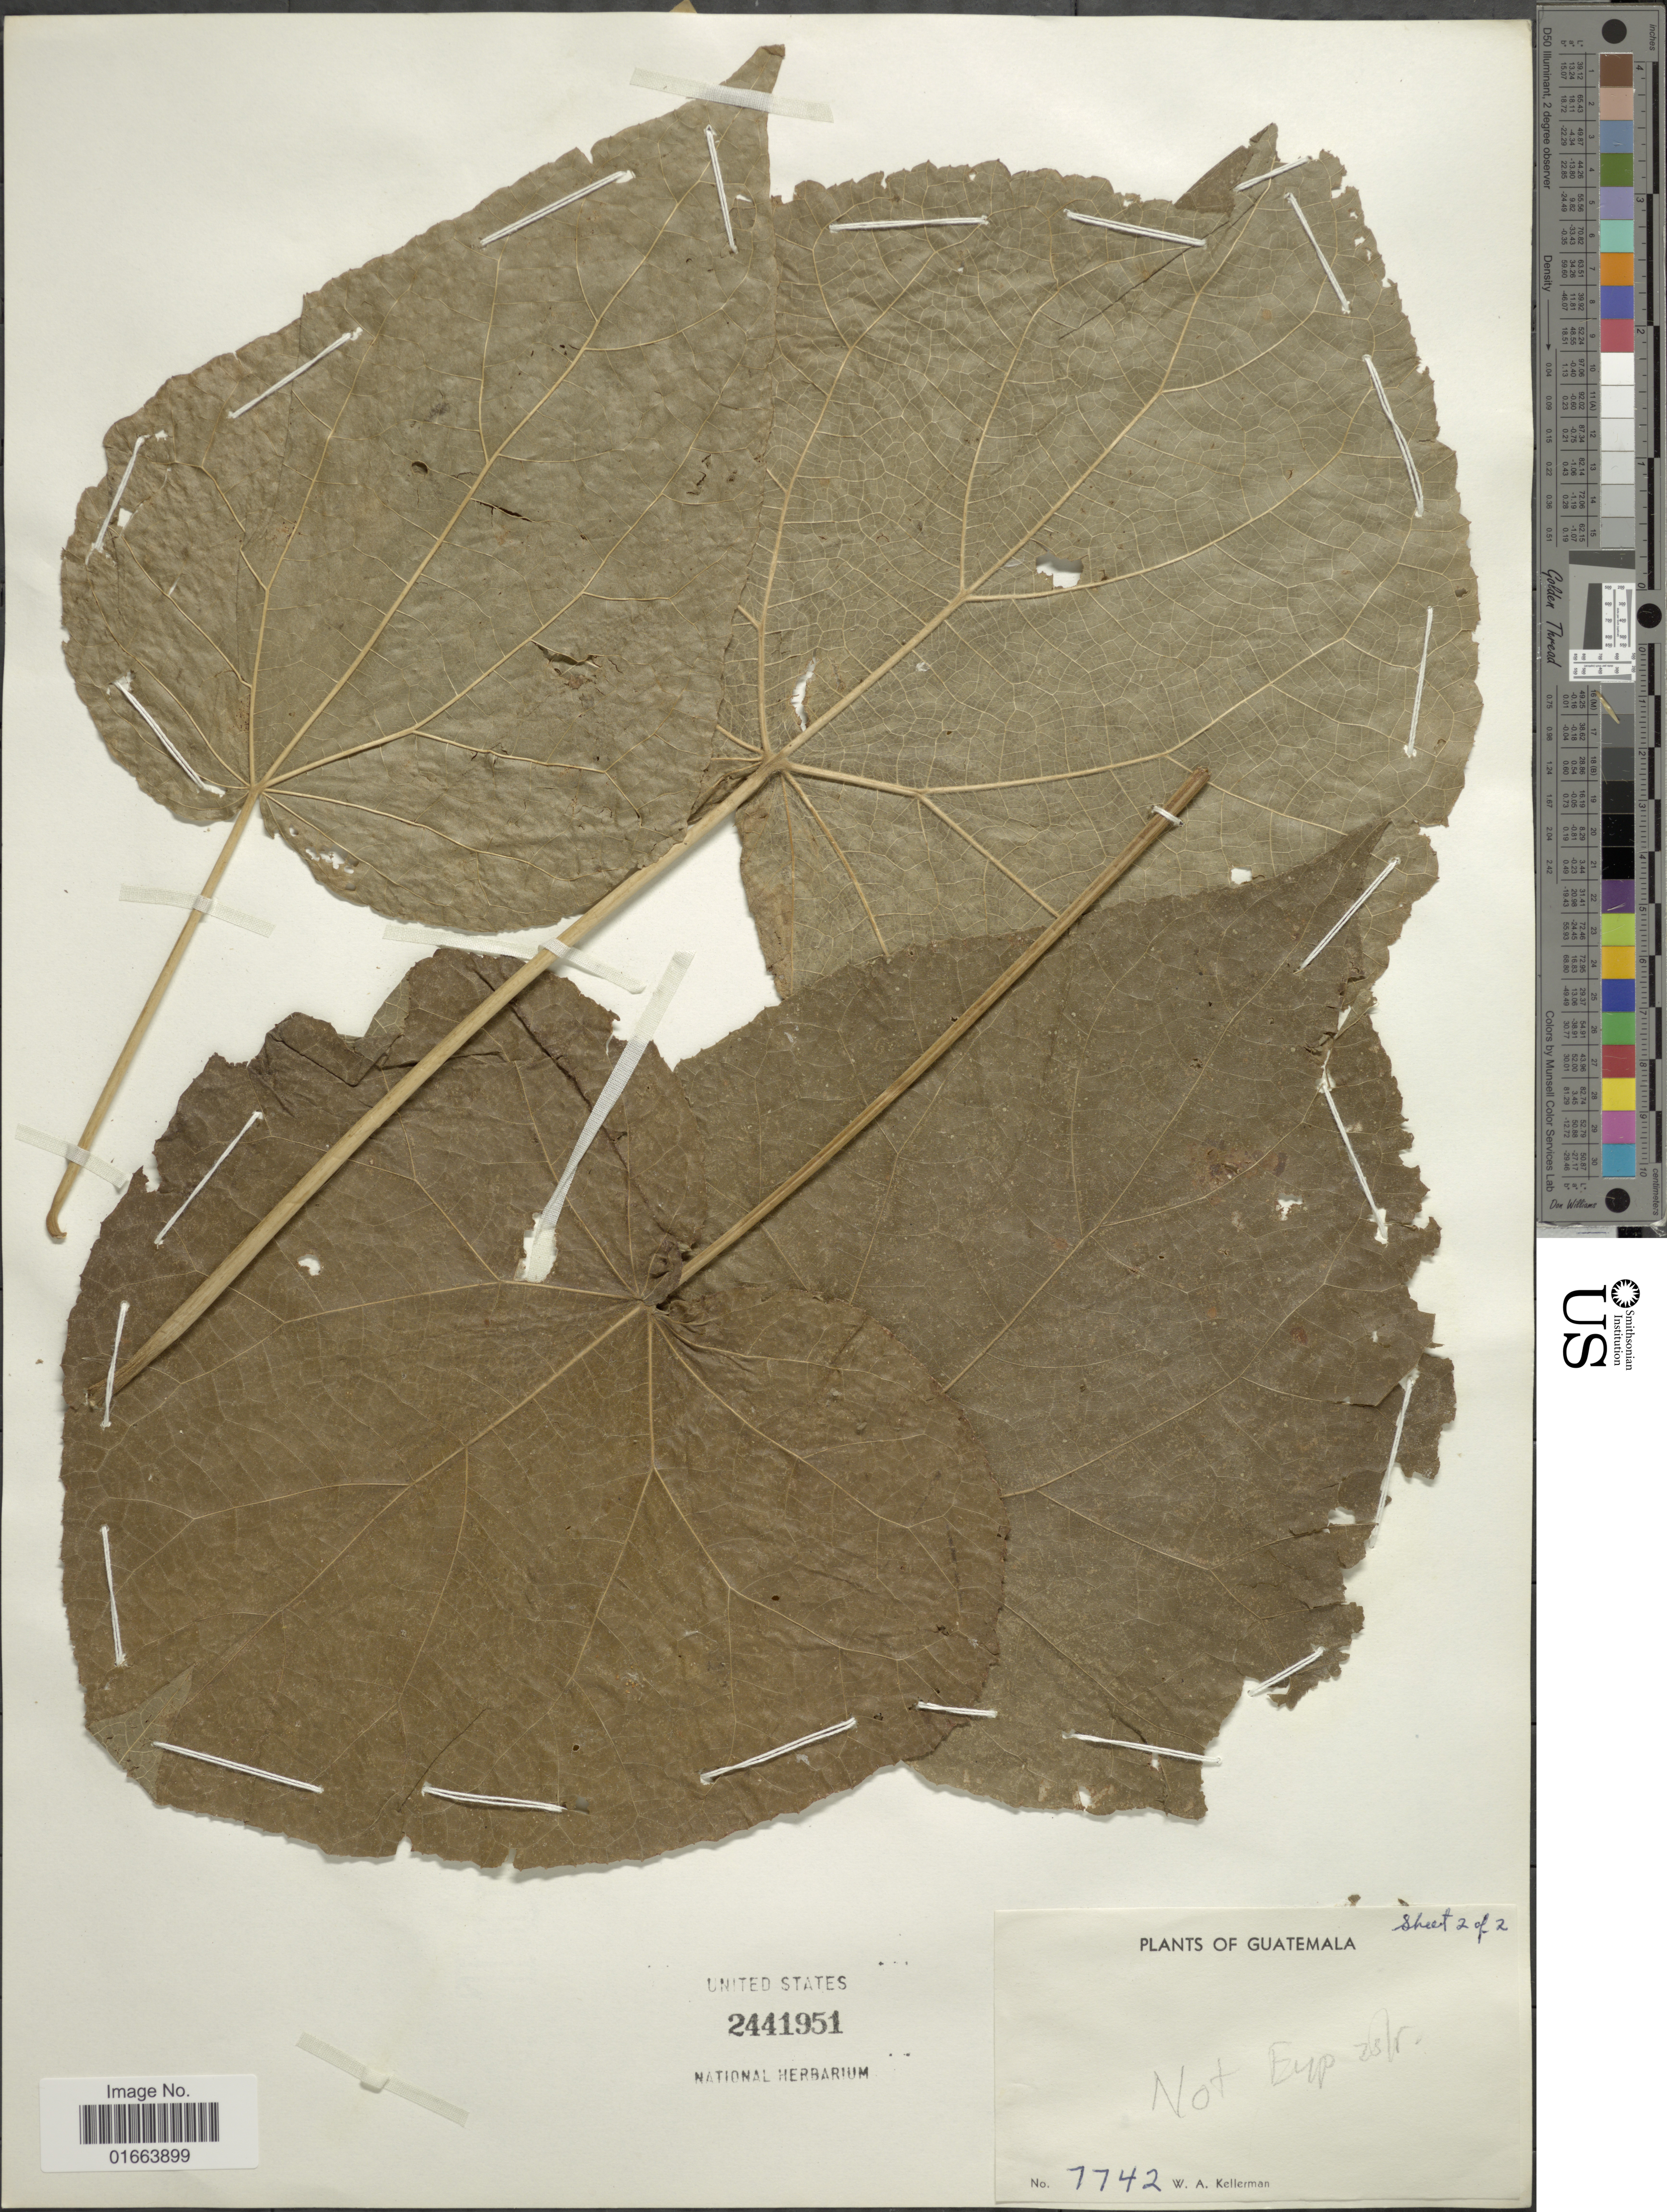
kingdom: Plantae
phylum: Tracheophyta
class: Magnoliopsida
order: Asterales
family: Asteraceae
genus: Eupatoriastrum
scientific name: Eupatoriastrum sp.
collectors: W. Kellerman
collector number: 7742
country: Guatemala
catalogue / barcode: US 2441951